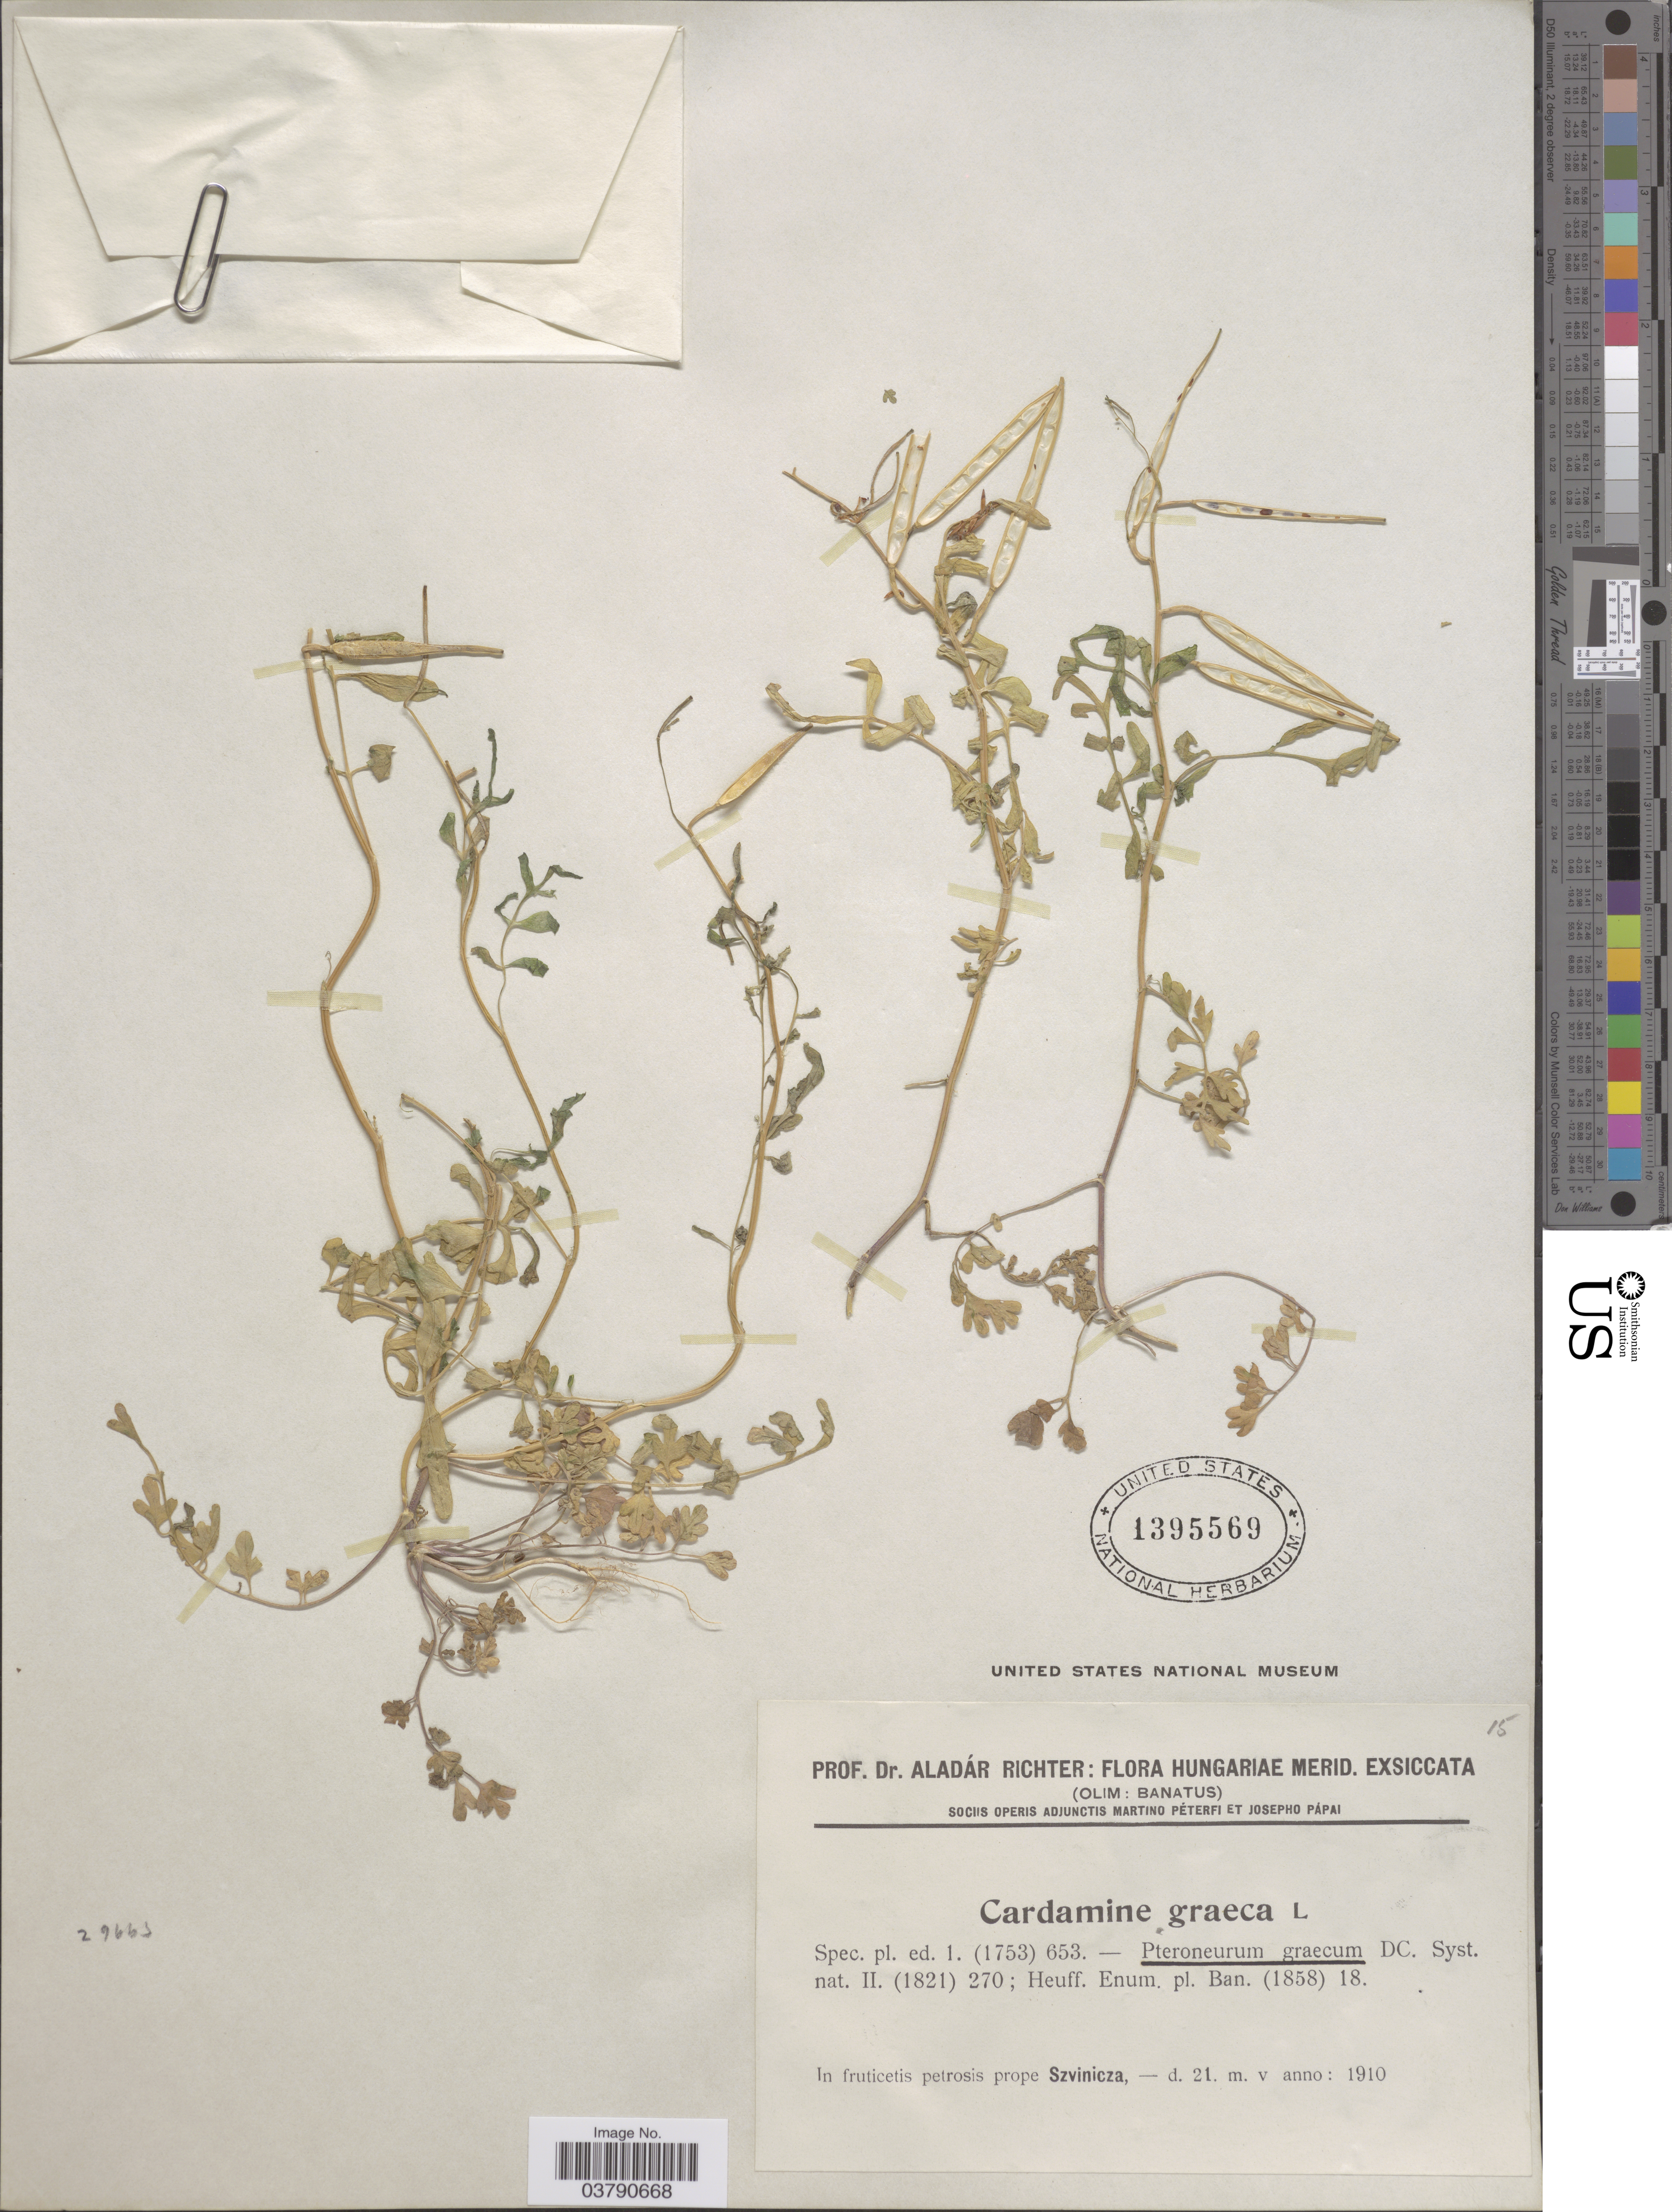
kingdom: Plantae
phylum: Tracheophyta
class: Magnoliopsida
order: Brassicales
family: Brassicaceae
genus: Cardamine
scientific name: Cardamine graeca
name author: L.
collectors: A. Richter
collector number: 15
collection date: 1910-05-21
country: Hungary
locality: Hungariae Merid. (Olim: Banatus). In fruticetis petrosis prope Szvinicza.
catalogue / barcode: US 1395569